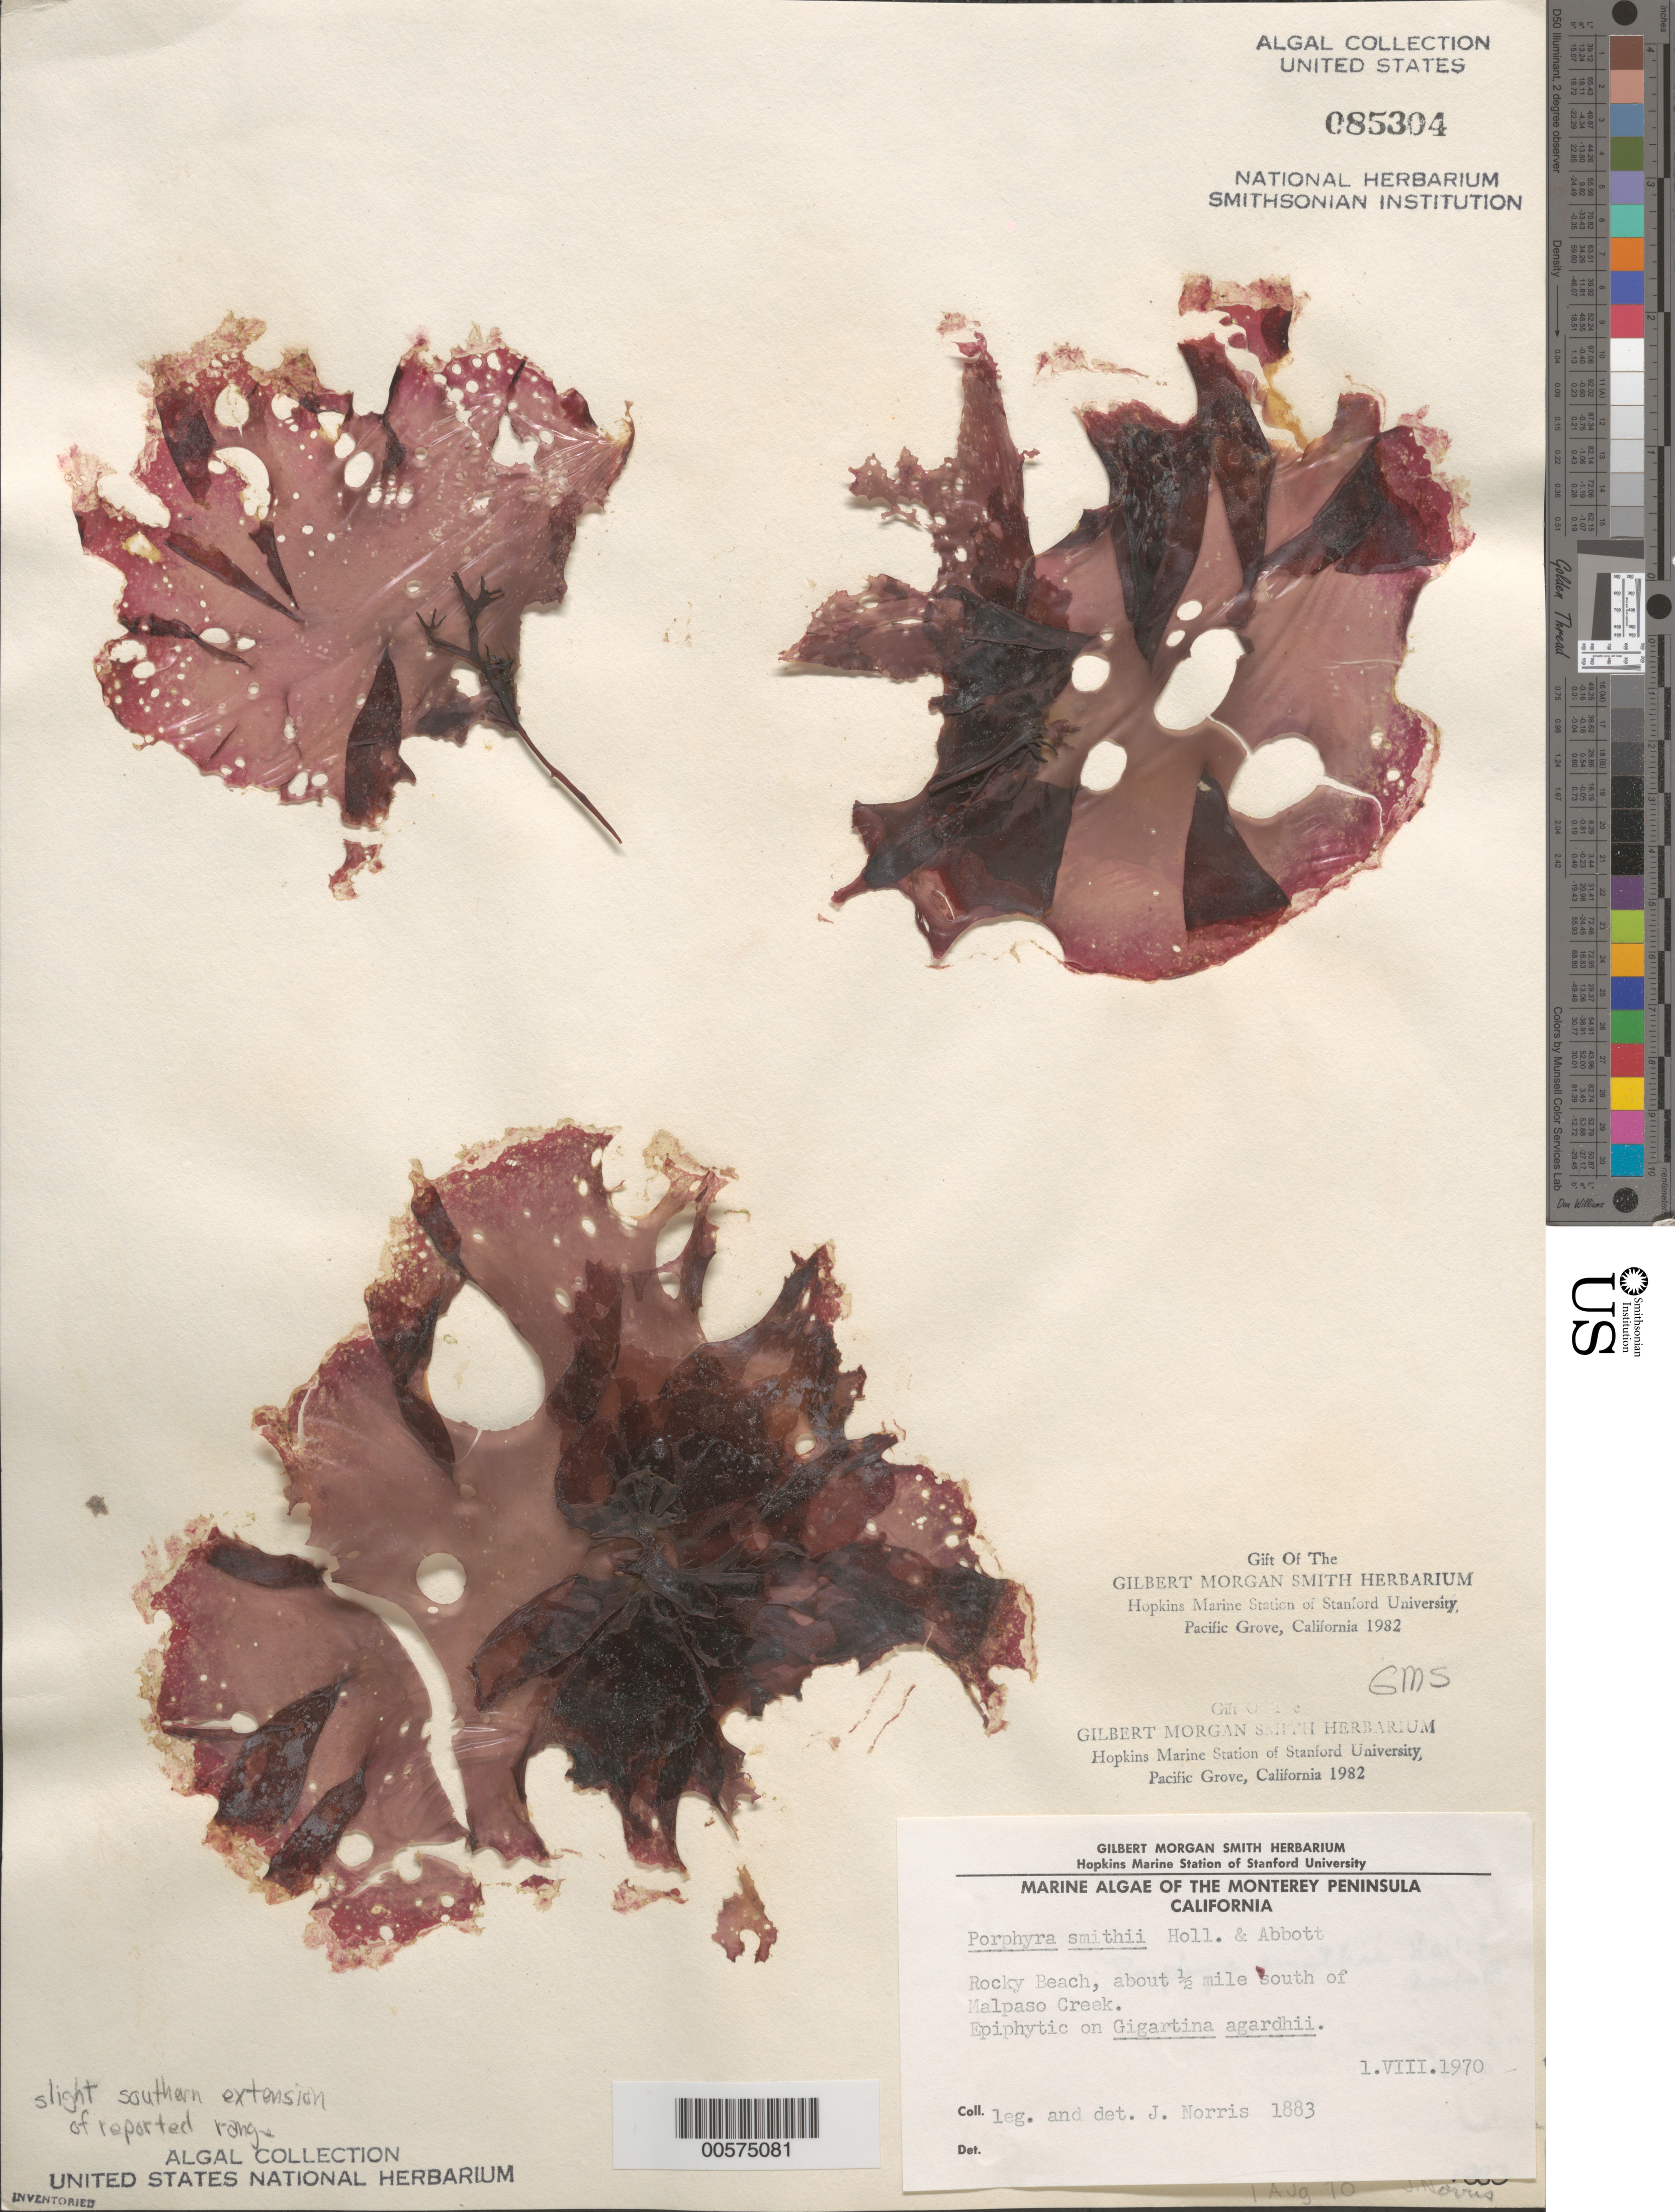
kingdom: Plantae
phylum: Rhodophyta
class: Bangiophyceae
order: Bangiales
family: Bangiaceae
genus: Pyropia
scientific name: Pyropia smithii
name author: (Hollenb. & I.A. Abbott) S.C. Lindstrom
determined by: Algae name updating Project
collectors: J. N. Norris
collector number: JN-1883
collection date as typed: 01 Aug 1970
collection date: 1970-08-01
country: United States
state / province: California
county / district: Monterey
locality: Ca. 0.5 mile south of Malpaso Creek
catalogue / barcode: US 85304